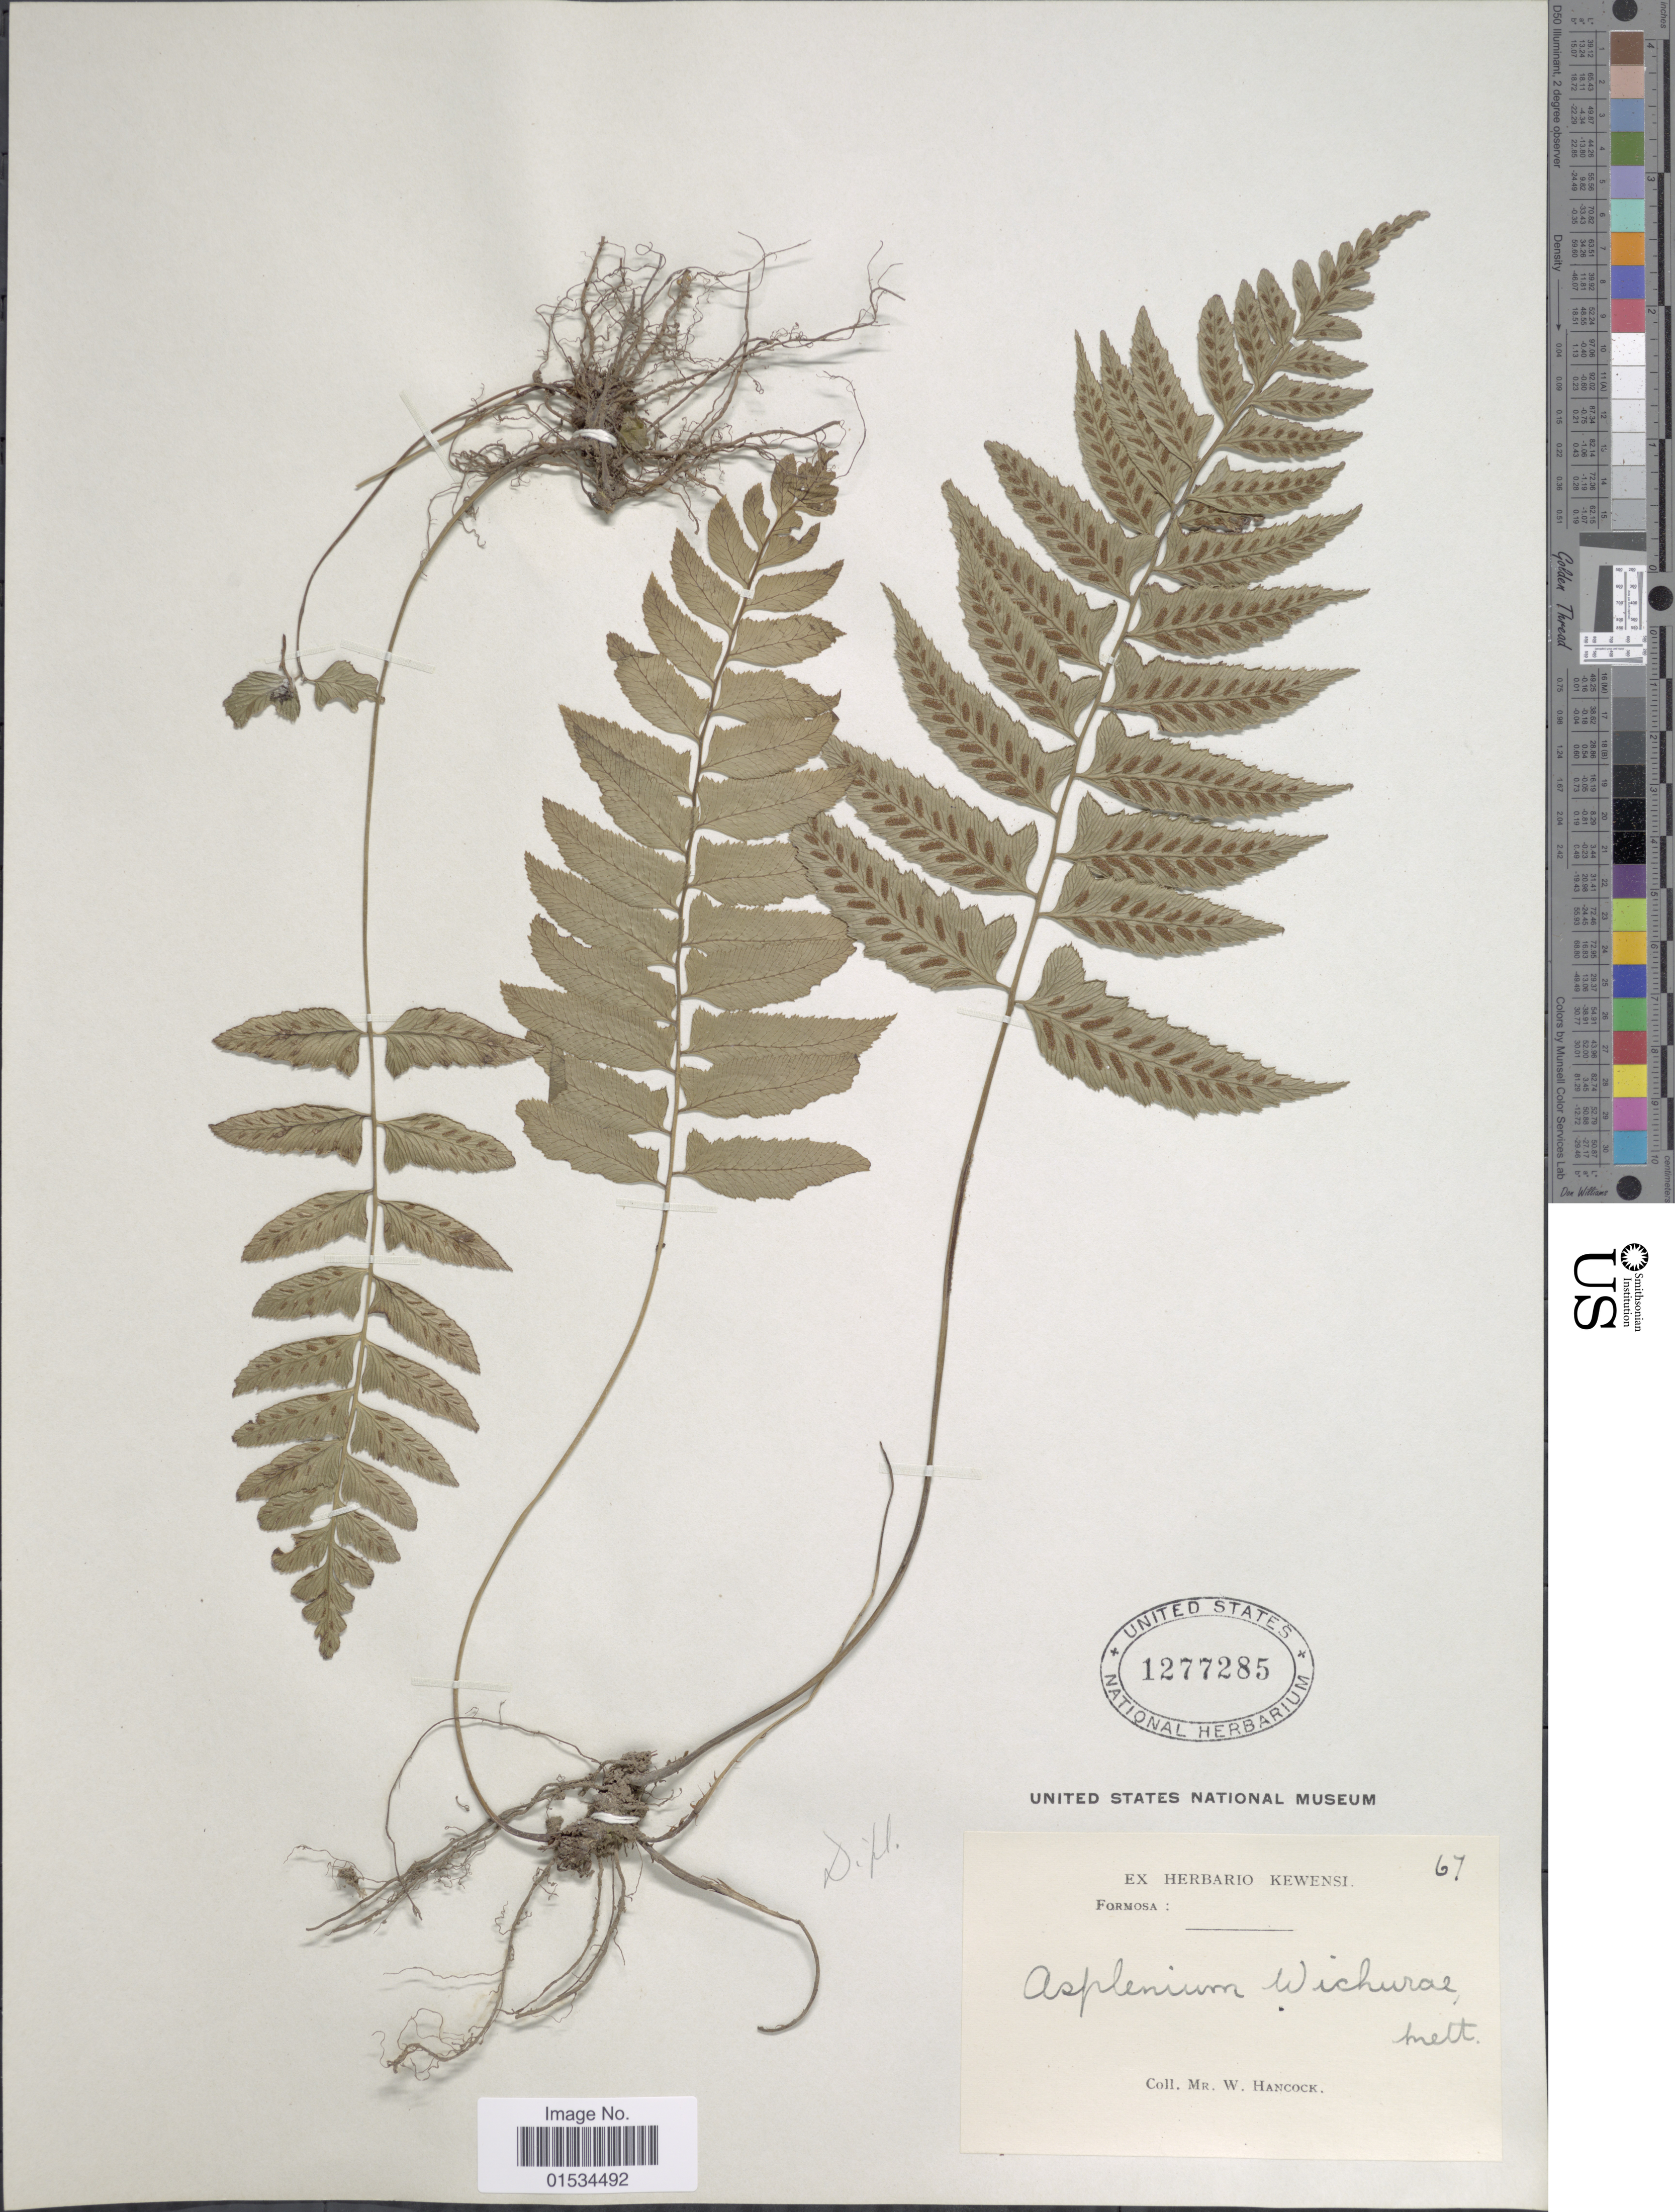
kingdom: Plantae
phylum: Tracheophyta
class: Polypodiopsida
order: Polypodiales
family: Athyriaceae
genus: Diplazium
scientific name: Diplazium wichurae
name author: (Mett.) Diels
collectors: W. Hancock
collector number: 67?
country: Taiwan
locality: Formosa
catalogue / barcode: US 1277285